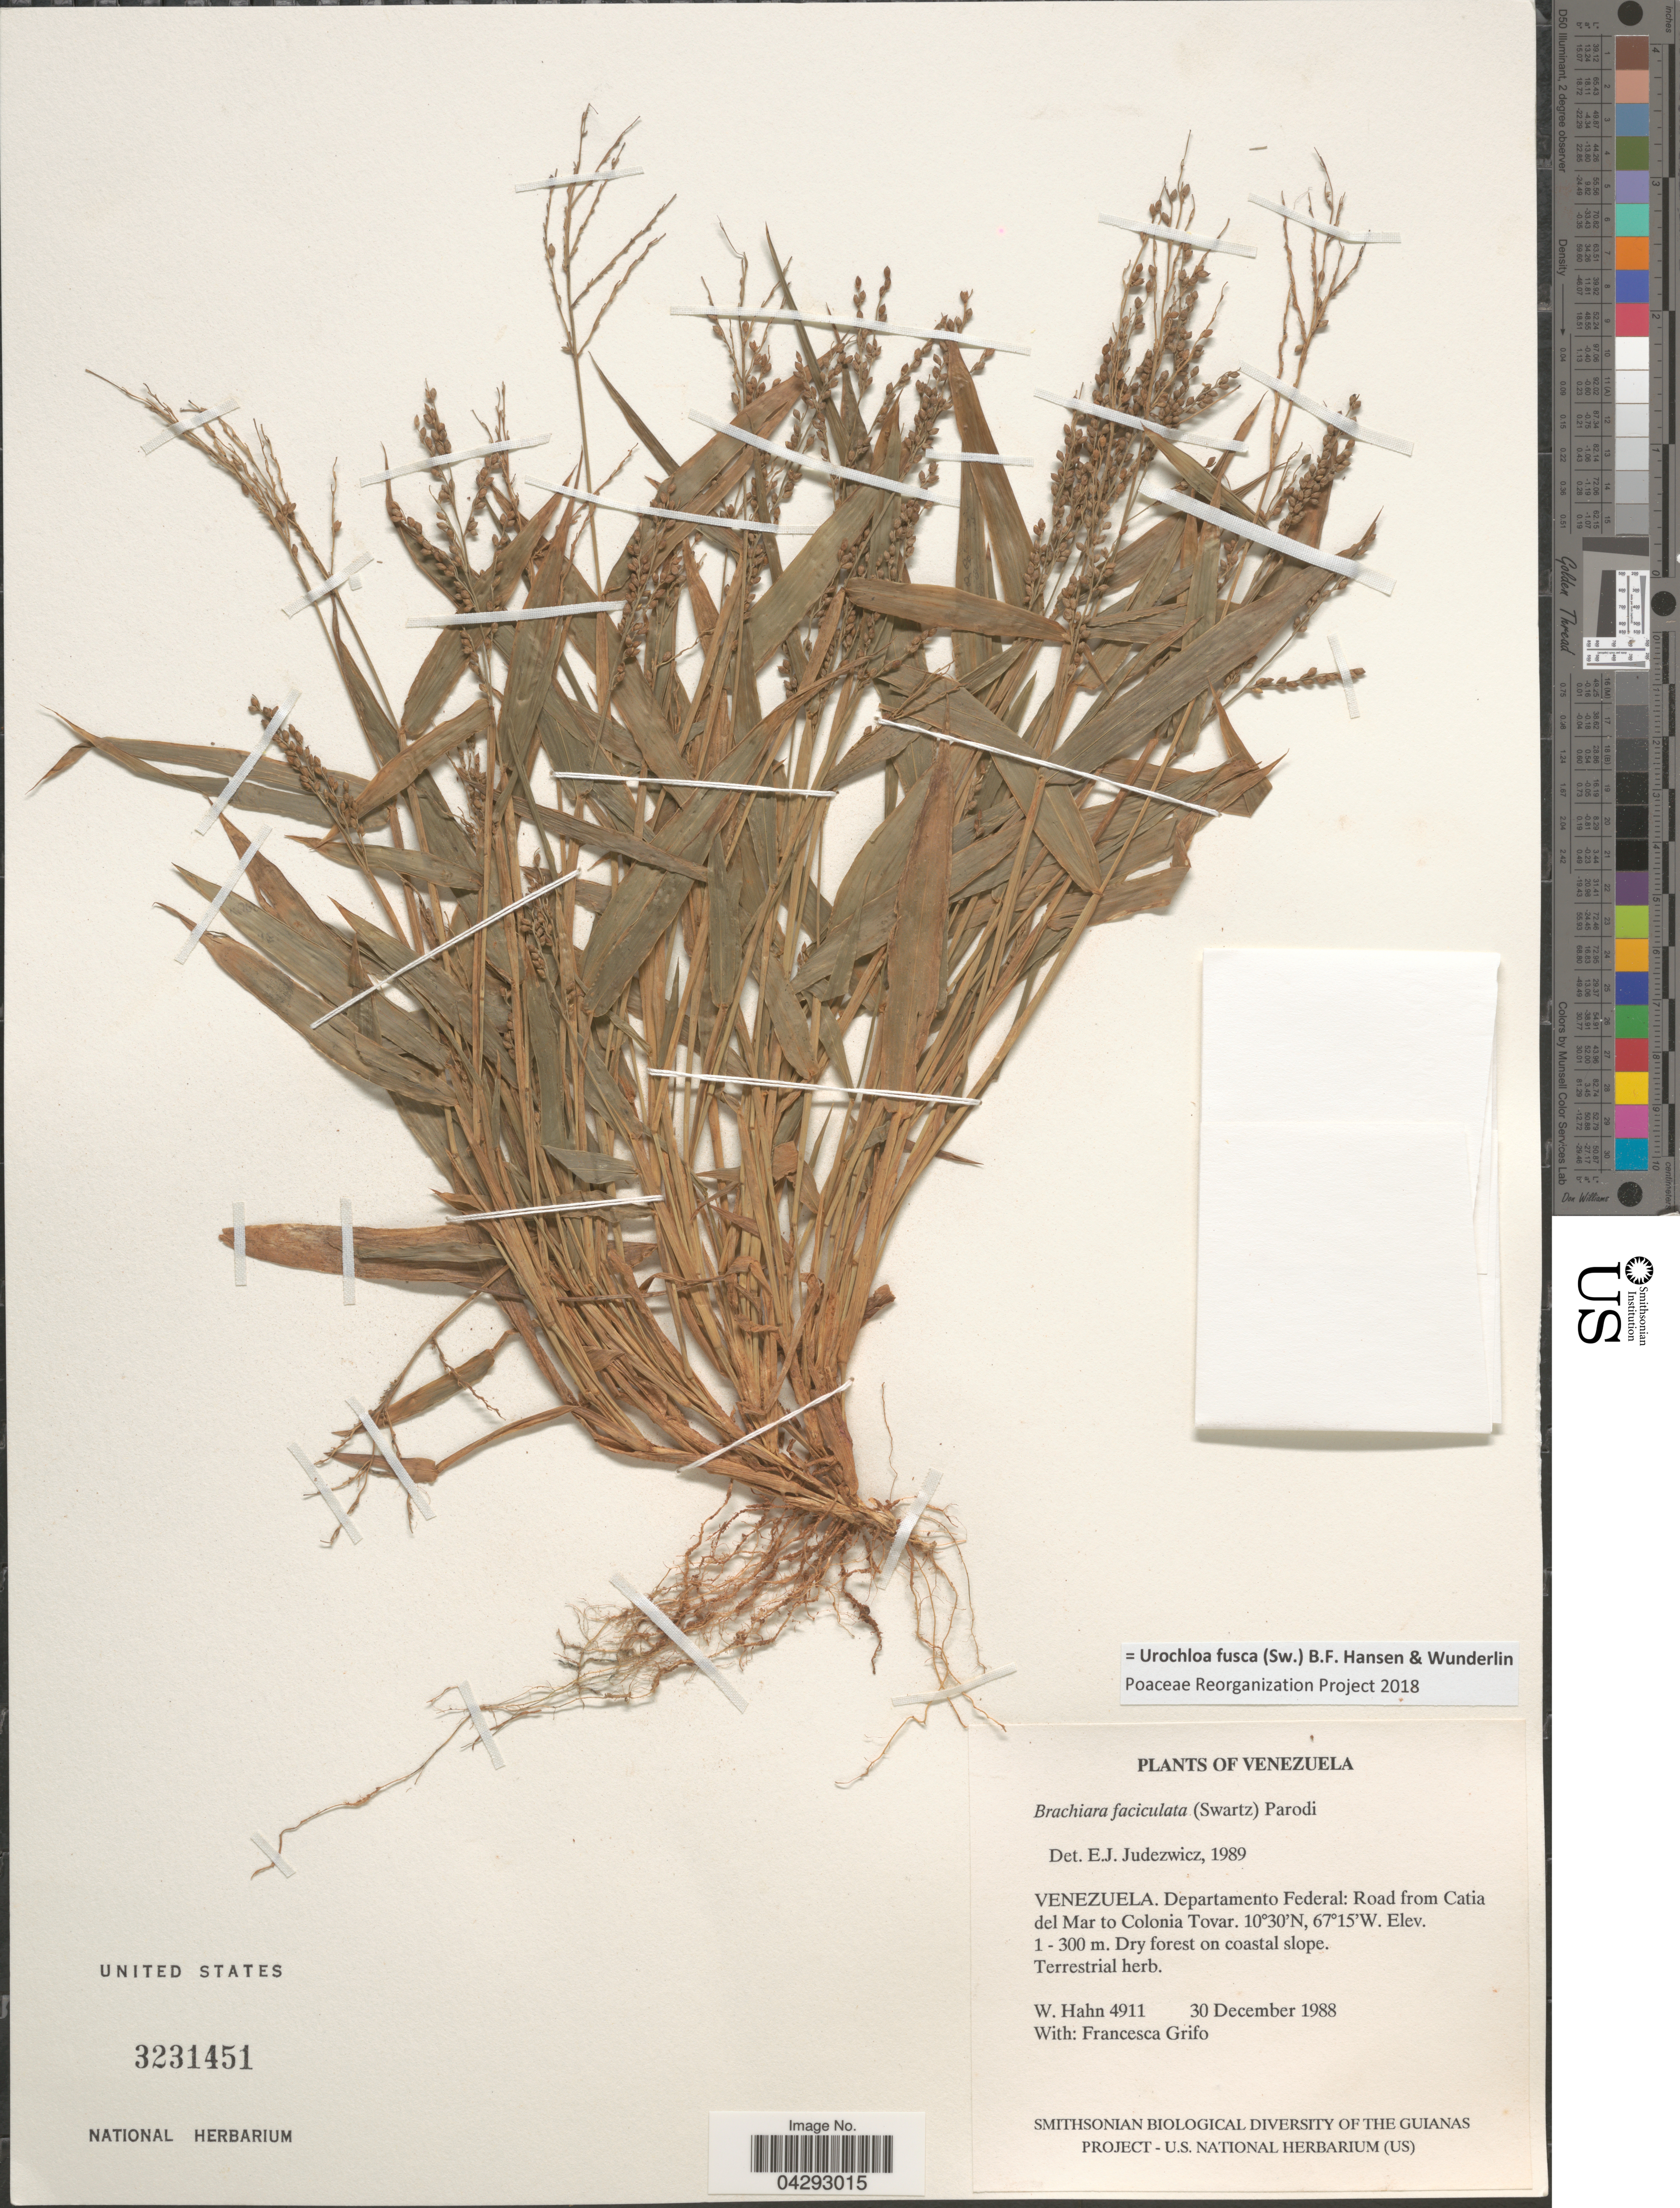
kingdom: Plantae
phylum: Tracheophyta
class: Liliopsida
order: Poales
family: Poaceae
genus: Urochloa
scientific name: Urochloa fusca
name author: (Sw.) B.F. Hansen & Wunderlin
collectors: W. Hahn & F. Grifo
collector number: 4911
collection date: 1988-12-30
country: Venezuela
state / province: Distrito Federal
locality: Departamento Federal: Road from Catia del Mar to Colonia Tovar. Dry forest on coastal slope.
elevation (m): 1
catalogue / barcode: US 3231451